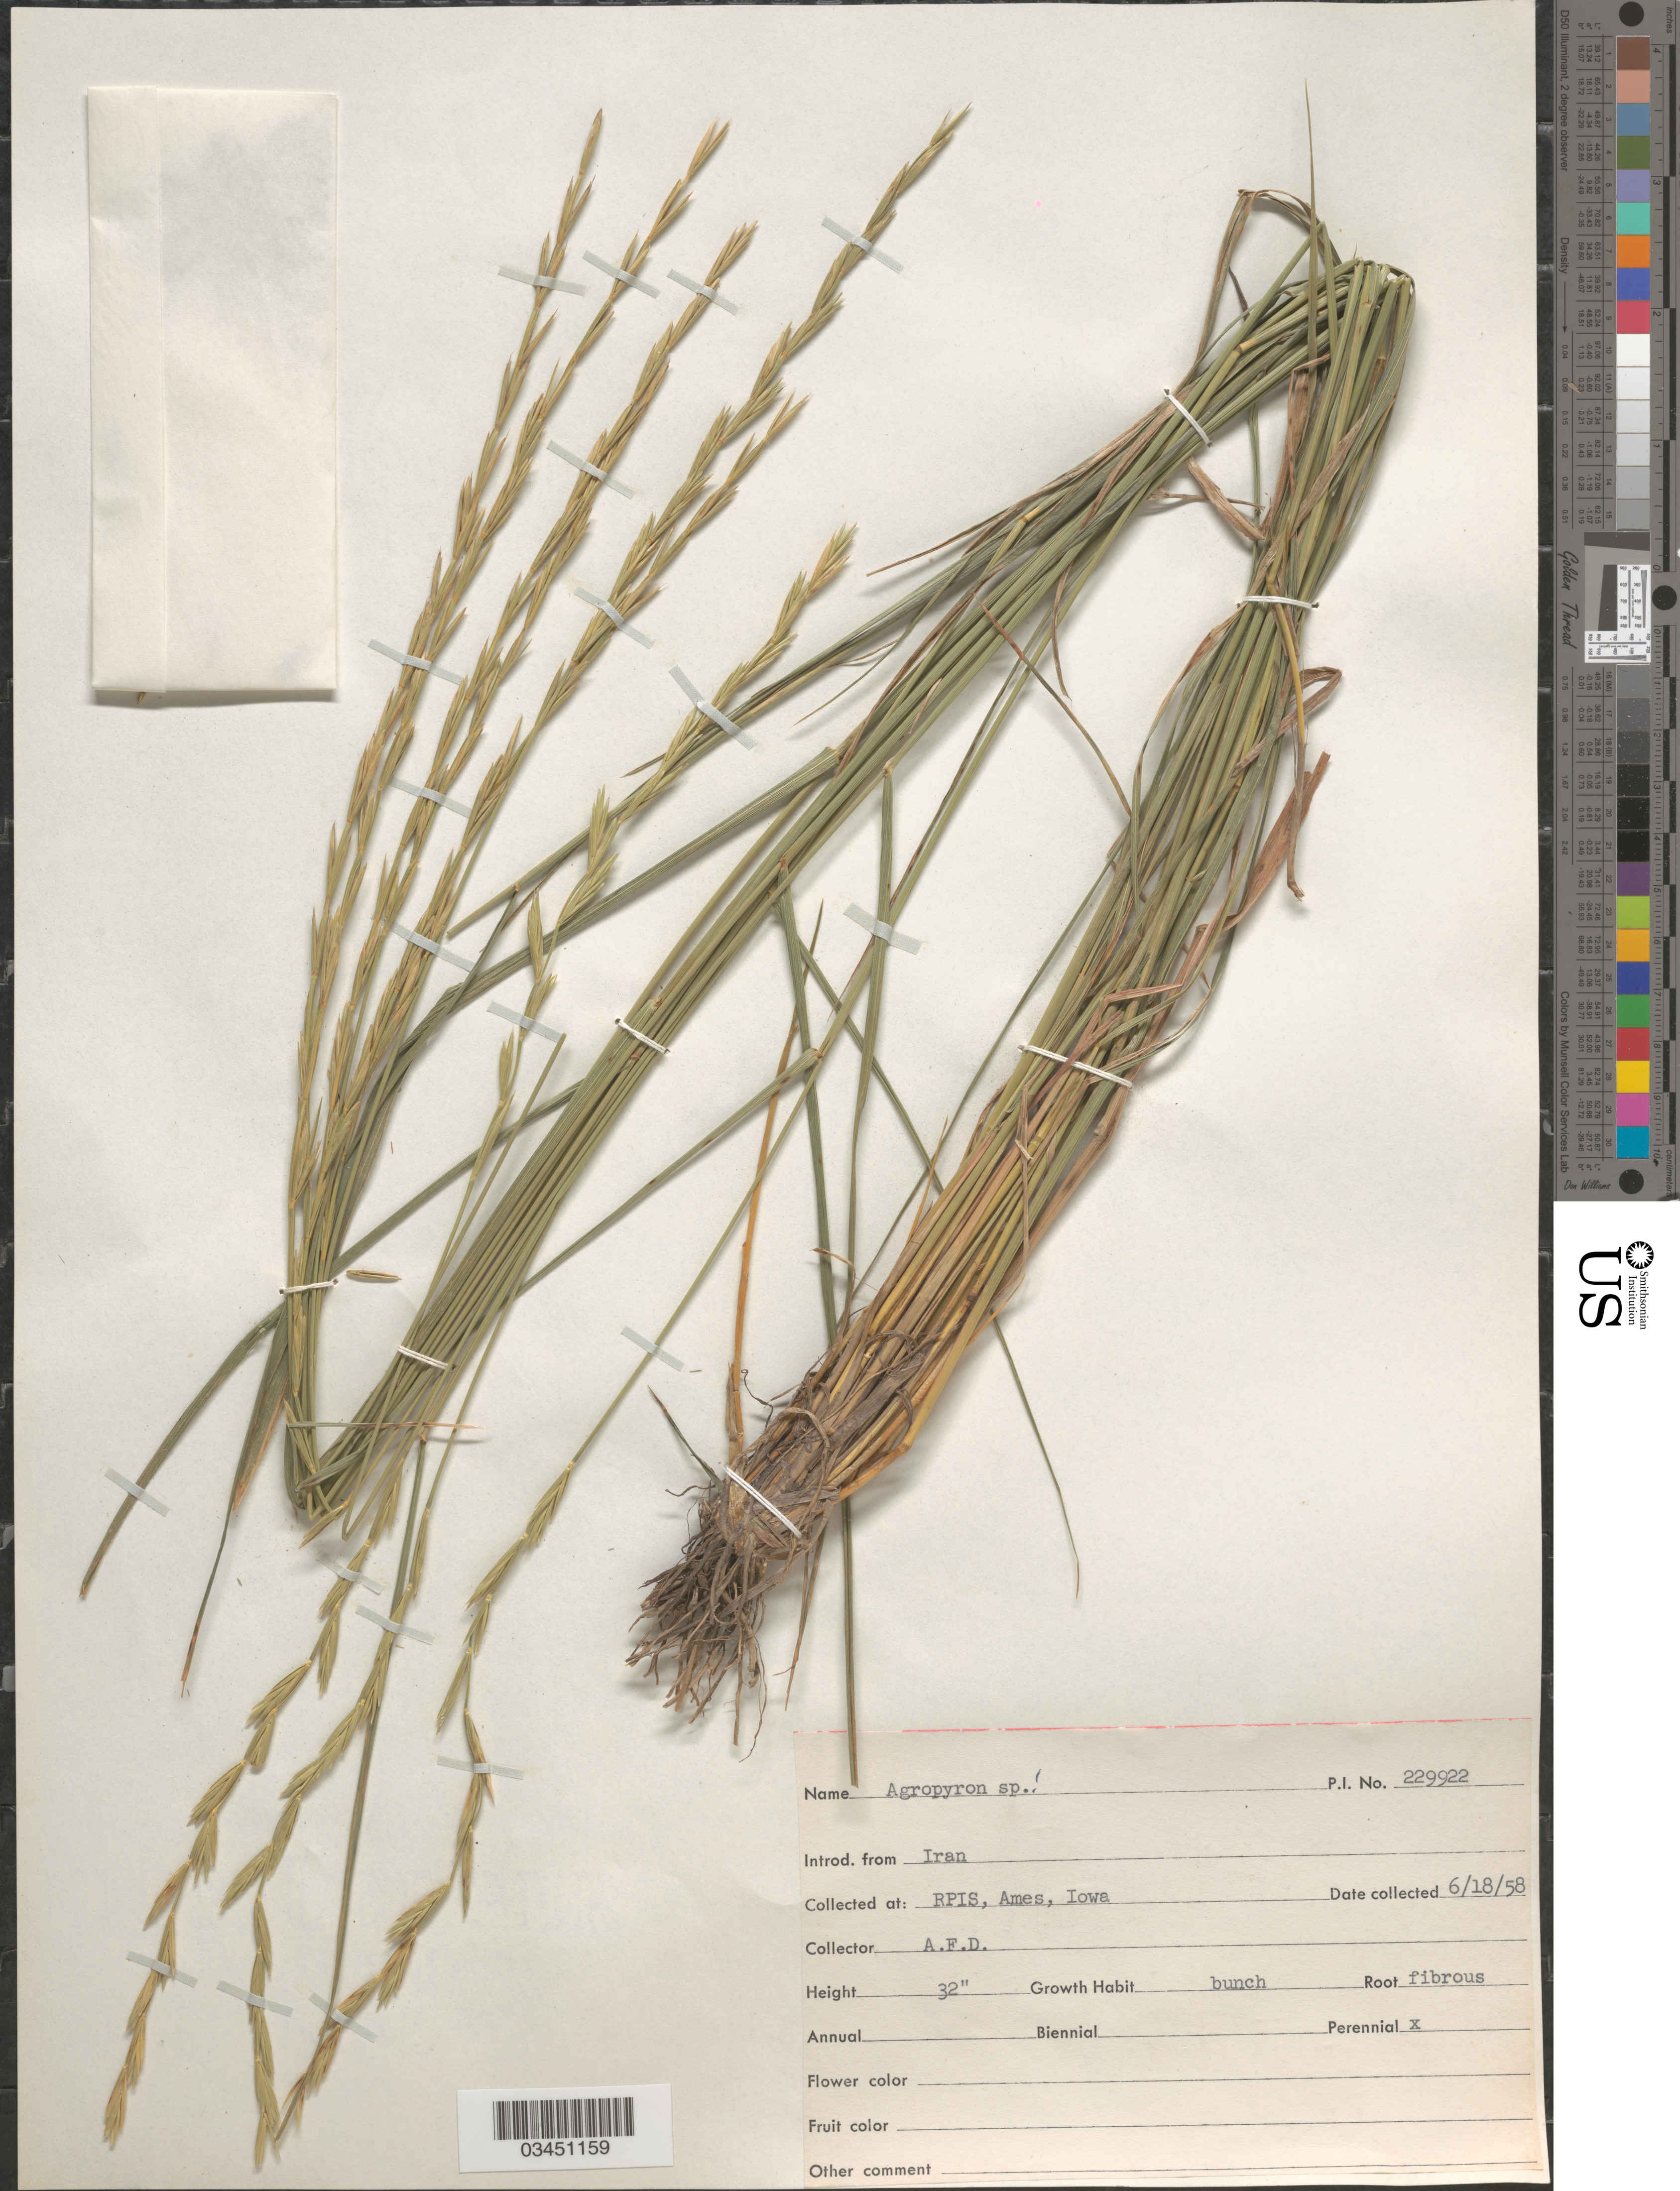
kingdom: Plantae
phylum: Tracheophyta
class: Liliopsida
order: Poales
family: Poaceae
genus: Elymus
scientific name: Elymus sp.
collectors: A. D.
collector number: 229922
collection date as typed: Transcribed d/m/y: 18/6/58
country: United States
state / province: Iowa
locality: RPIS, Ames.